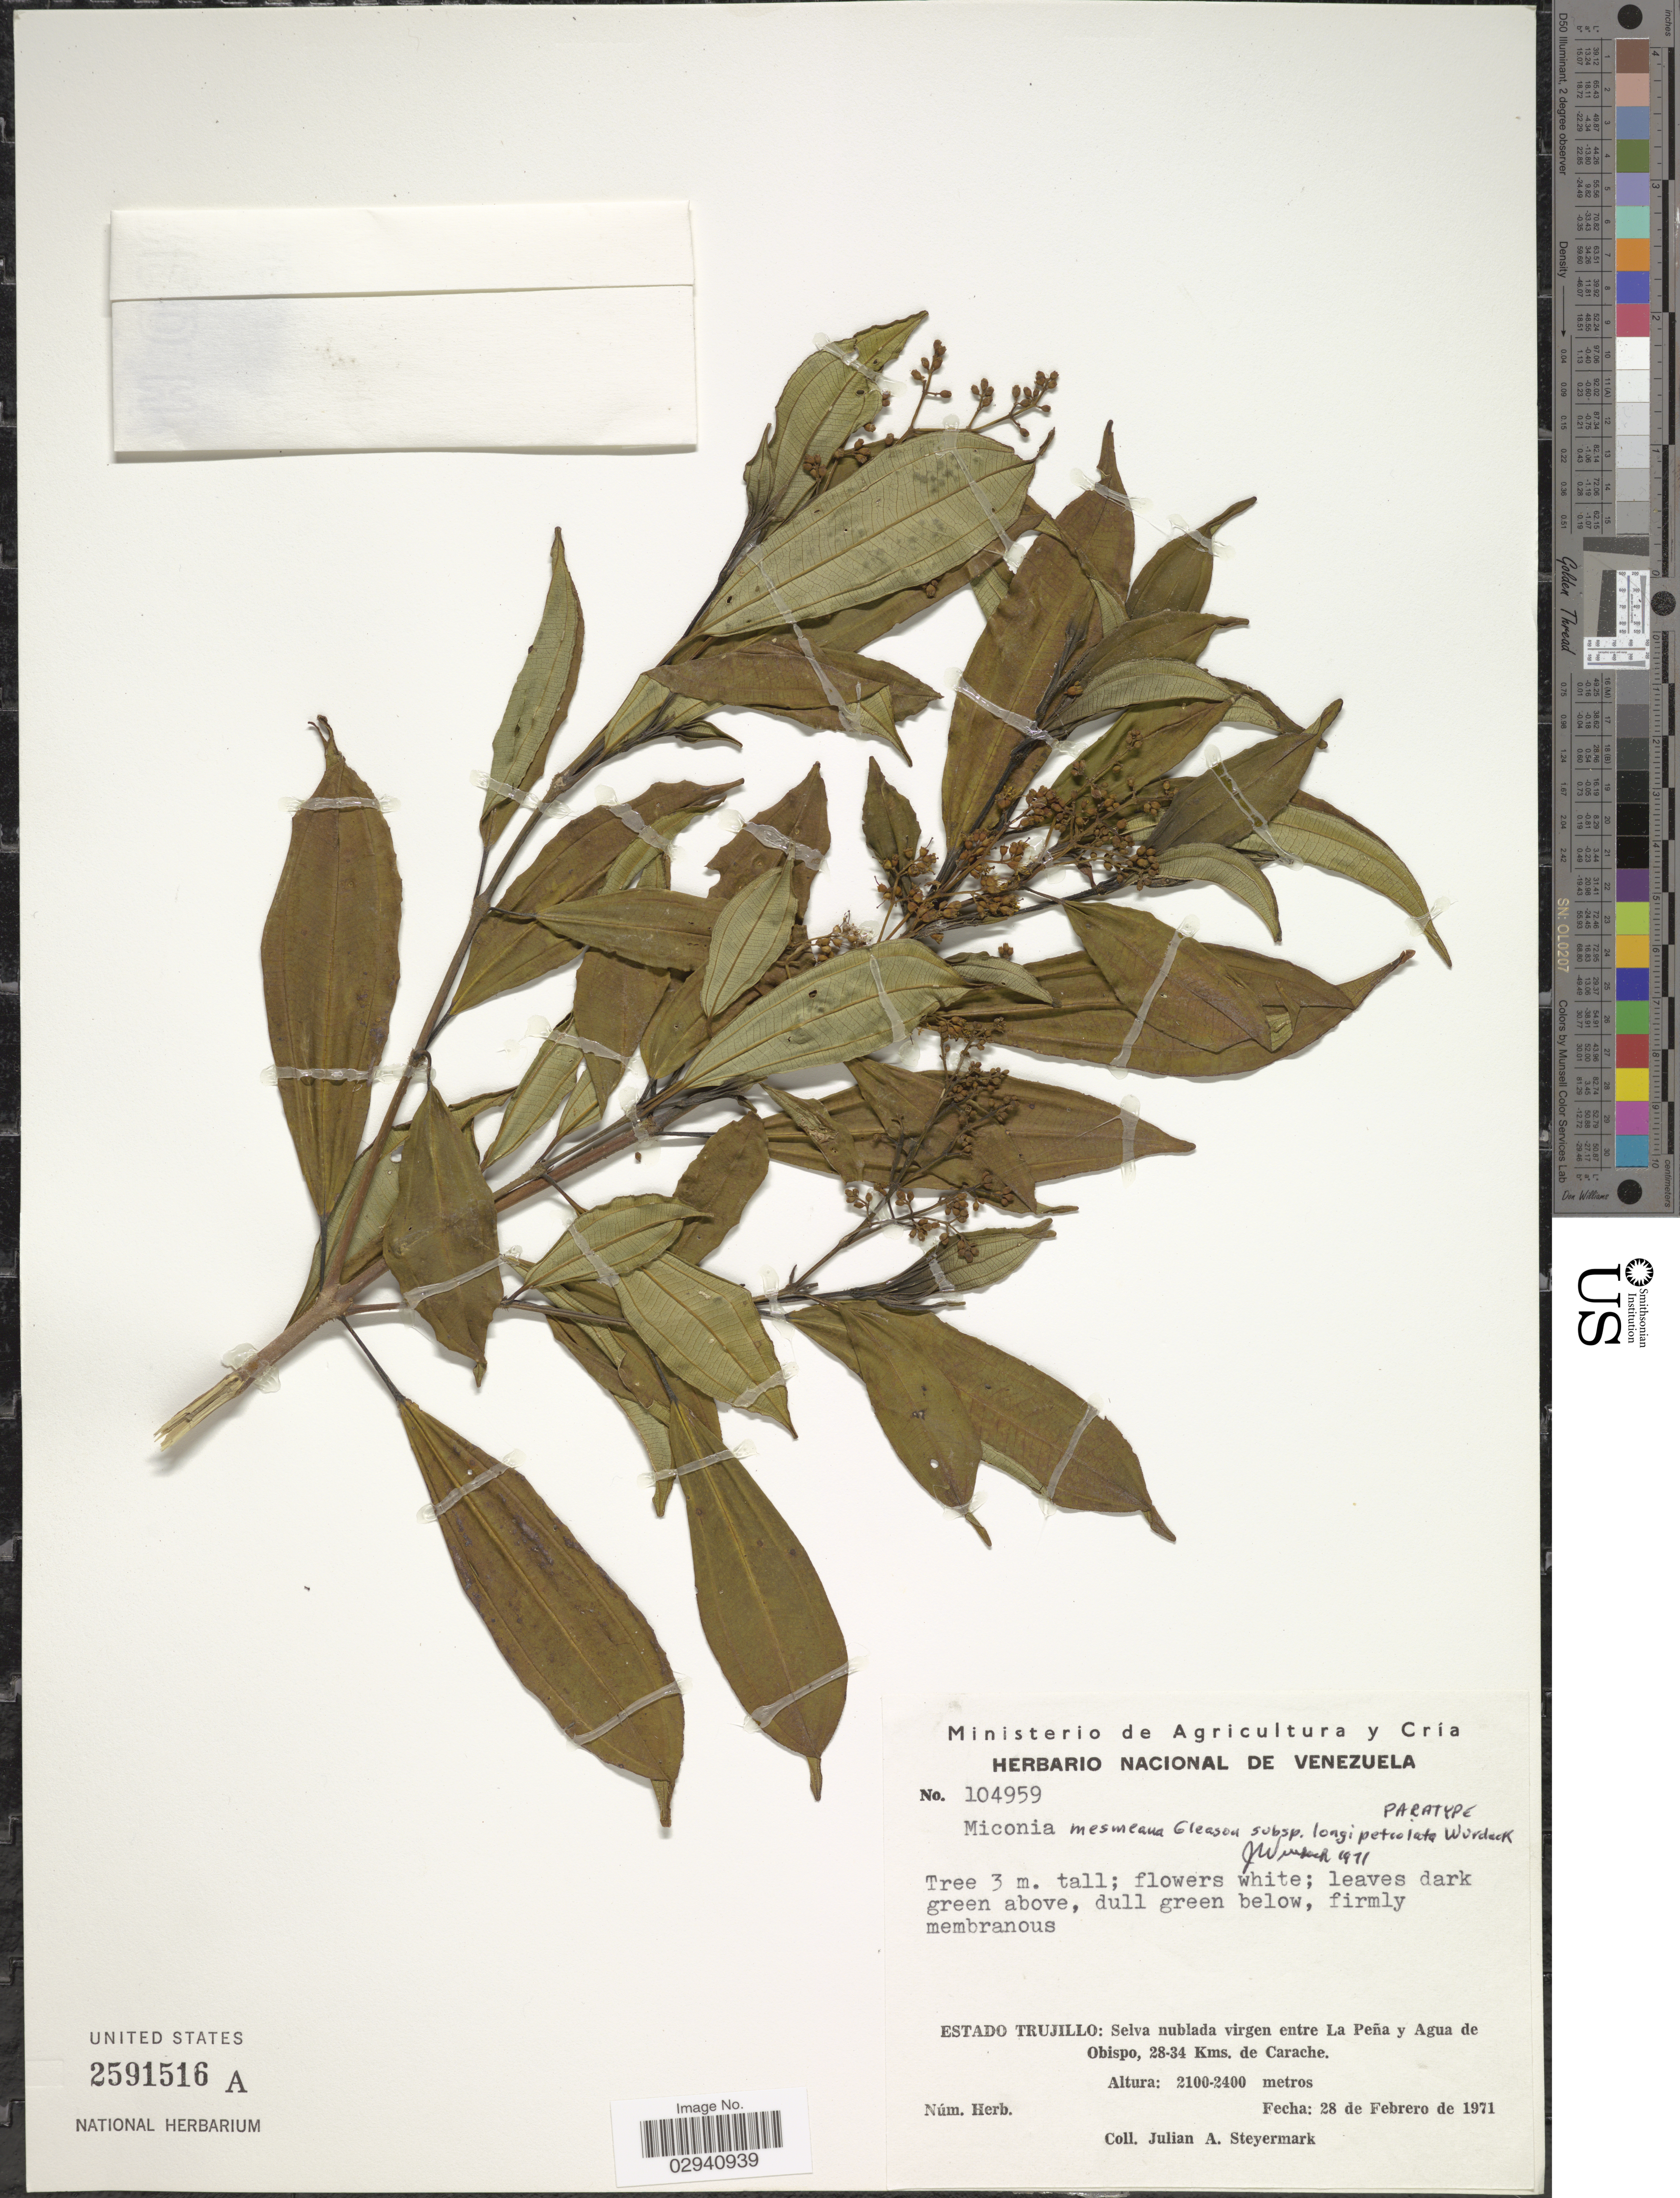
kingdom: Plantae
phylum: Tracheophyta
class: Magnoliopsida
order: Myrtales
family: Melastomataceae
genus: Miconia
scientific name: Miconia mesmeana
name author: Gleason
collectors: J. Steyermark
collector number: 104959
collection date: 1971-02-28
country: Venezuela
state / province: Trujillo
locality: Selva nublada virgen entre La Peña y Agua de Obispo, 28-34 Kms. de Carache.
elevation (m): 2100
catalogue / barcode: US 2591516A